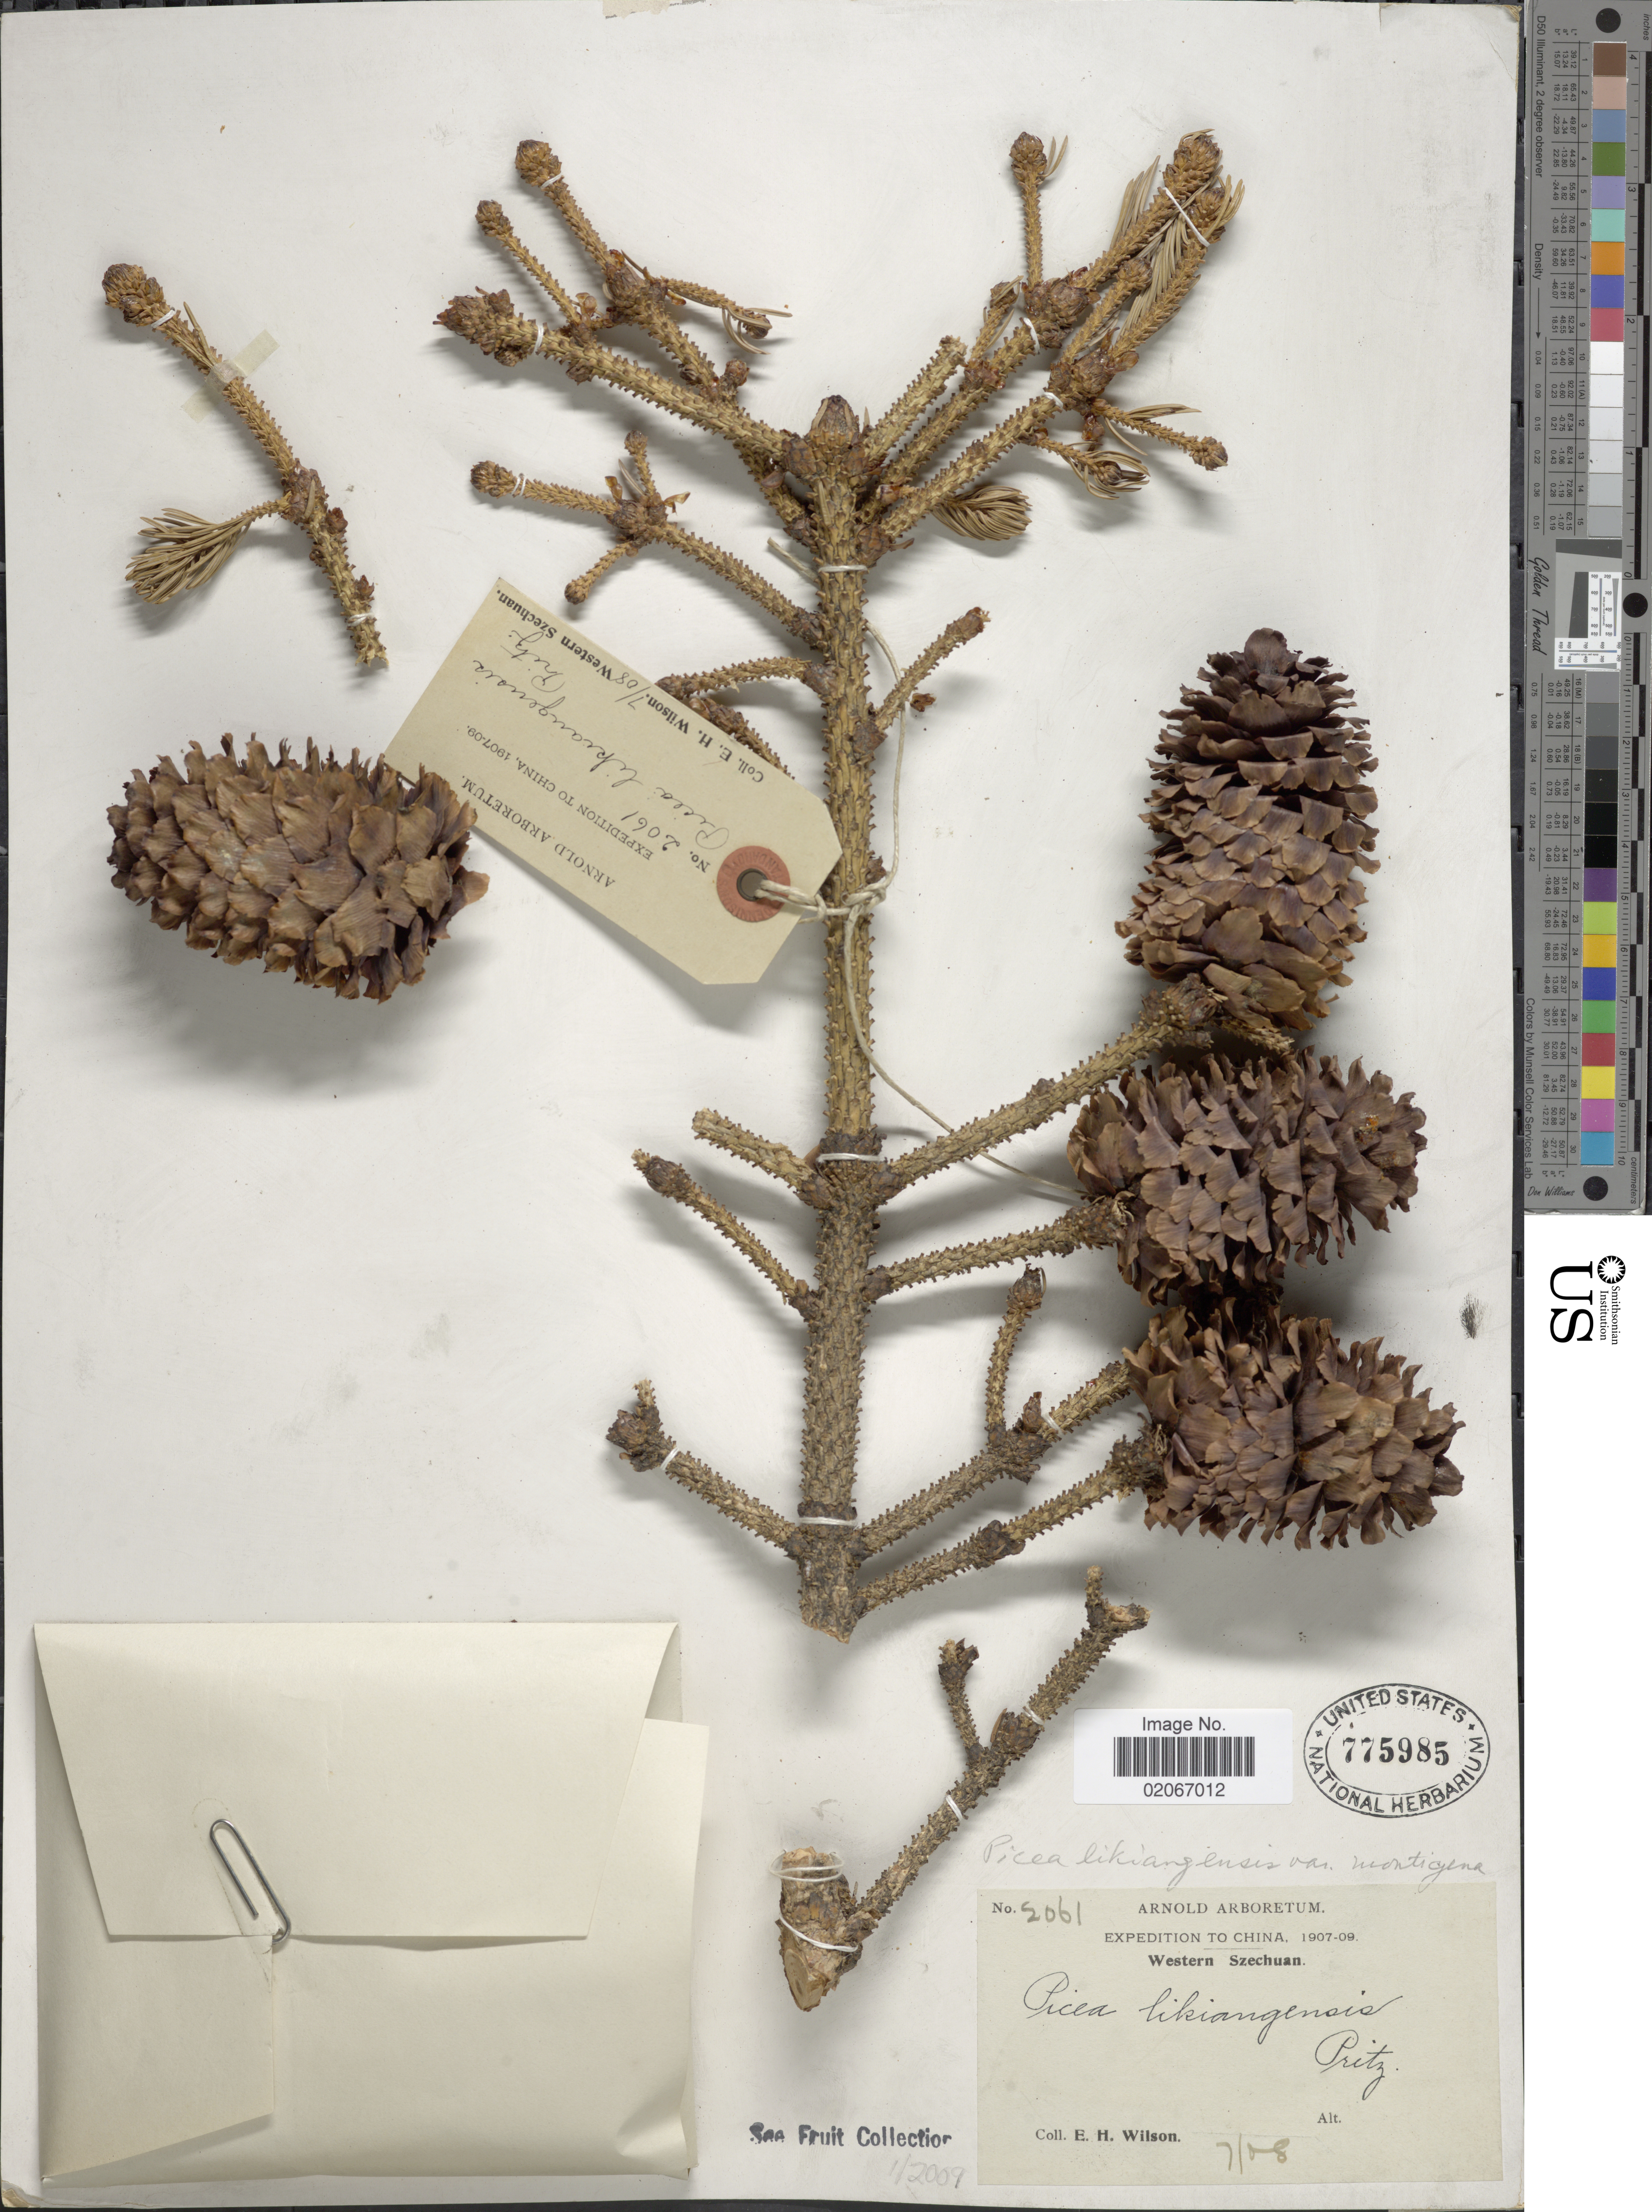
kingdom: Plantae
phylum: Tracheophyta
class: Pinopsida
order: Pinales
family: Pinaceae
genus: Picea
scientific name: Picea likiangensis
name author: (Franch.) E. Pritz.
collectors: E. Wilson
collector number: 2061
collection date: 1908-07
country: China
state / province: Sichuan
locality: Western Szechuan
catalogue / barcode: US 775985